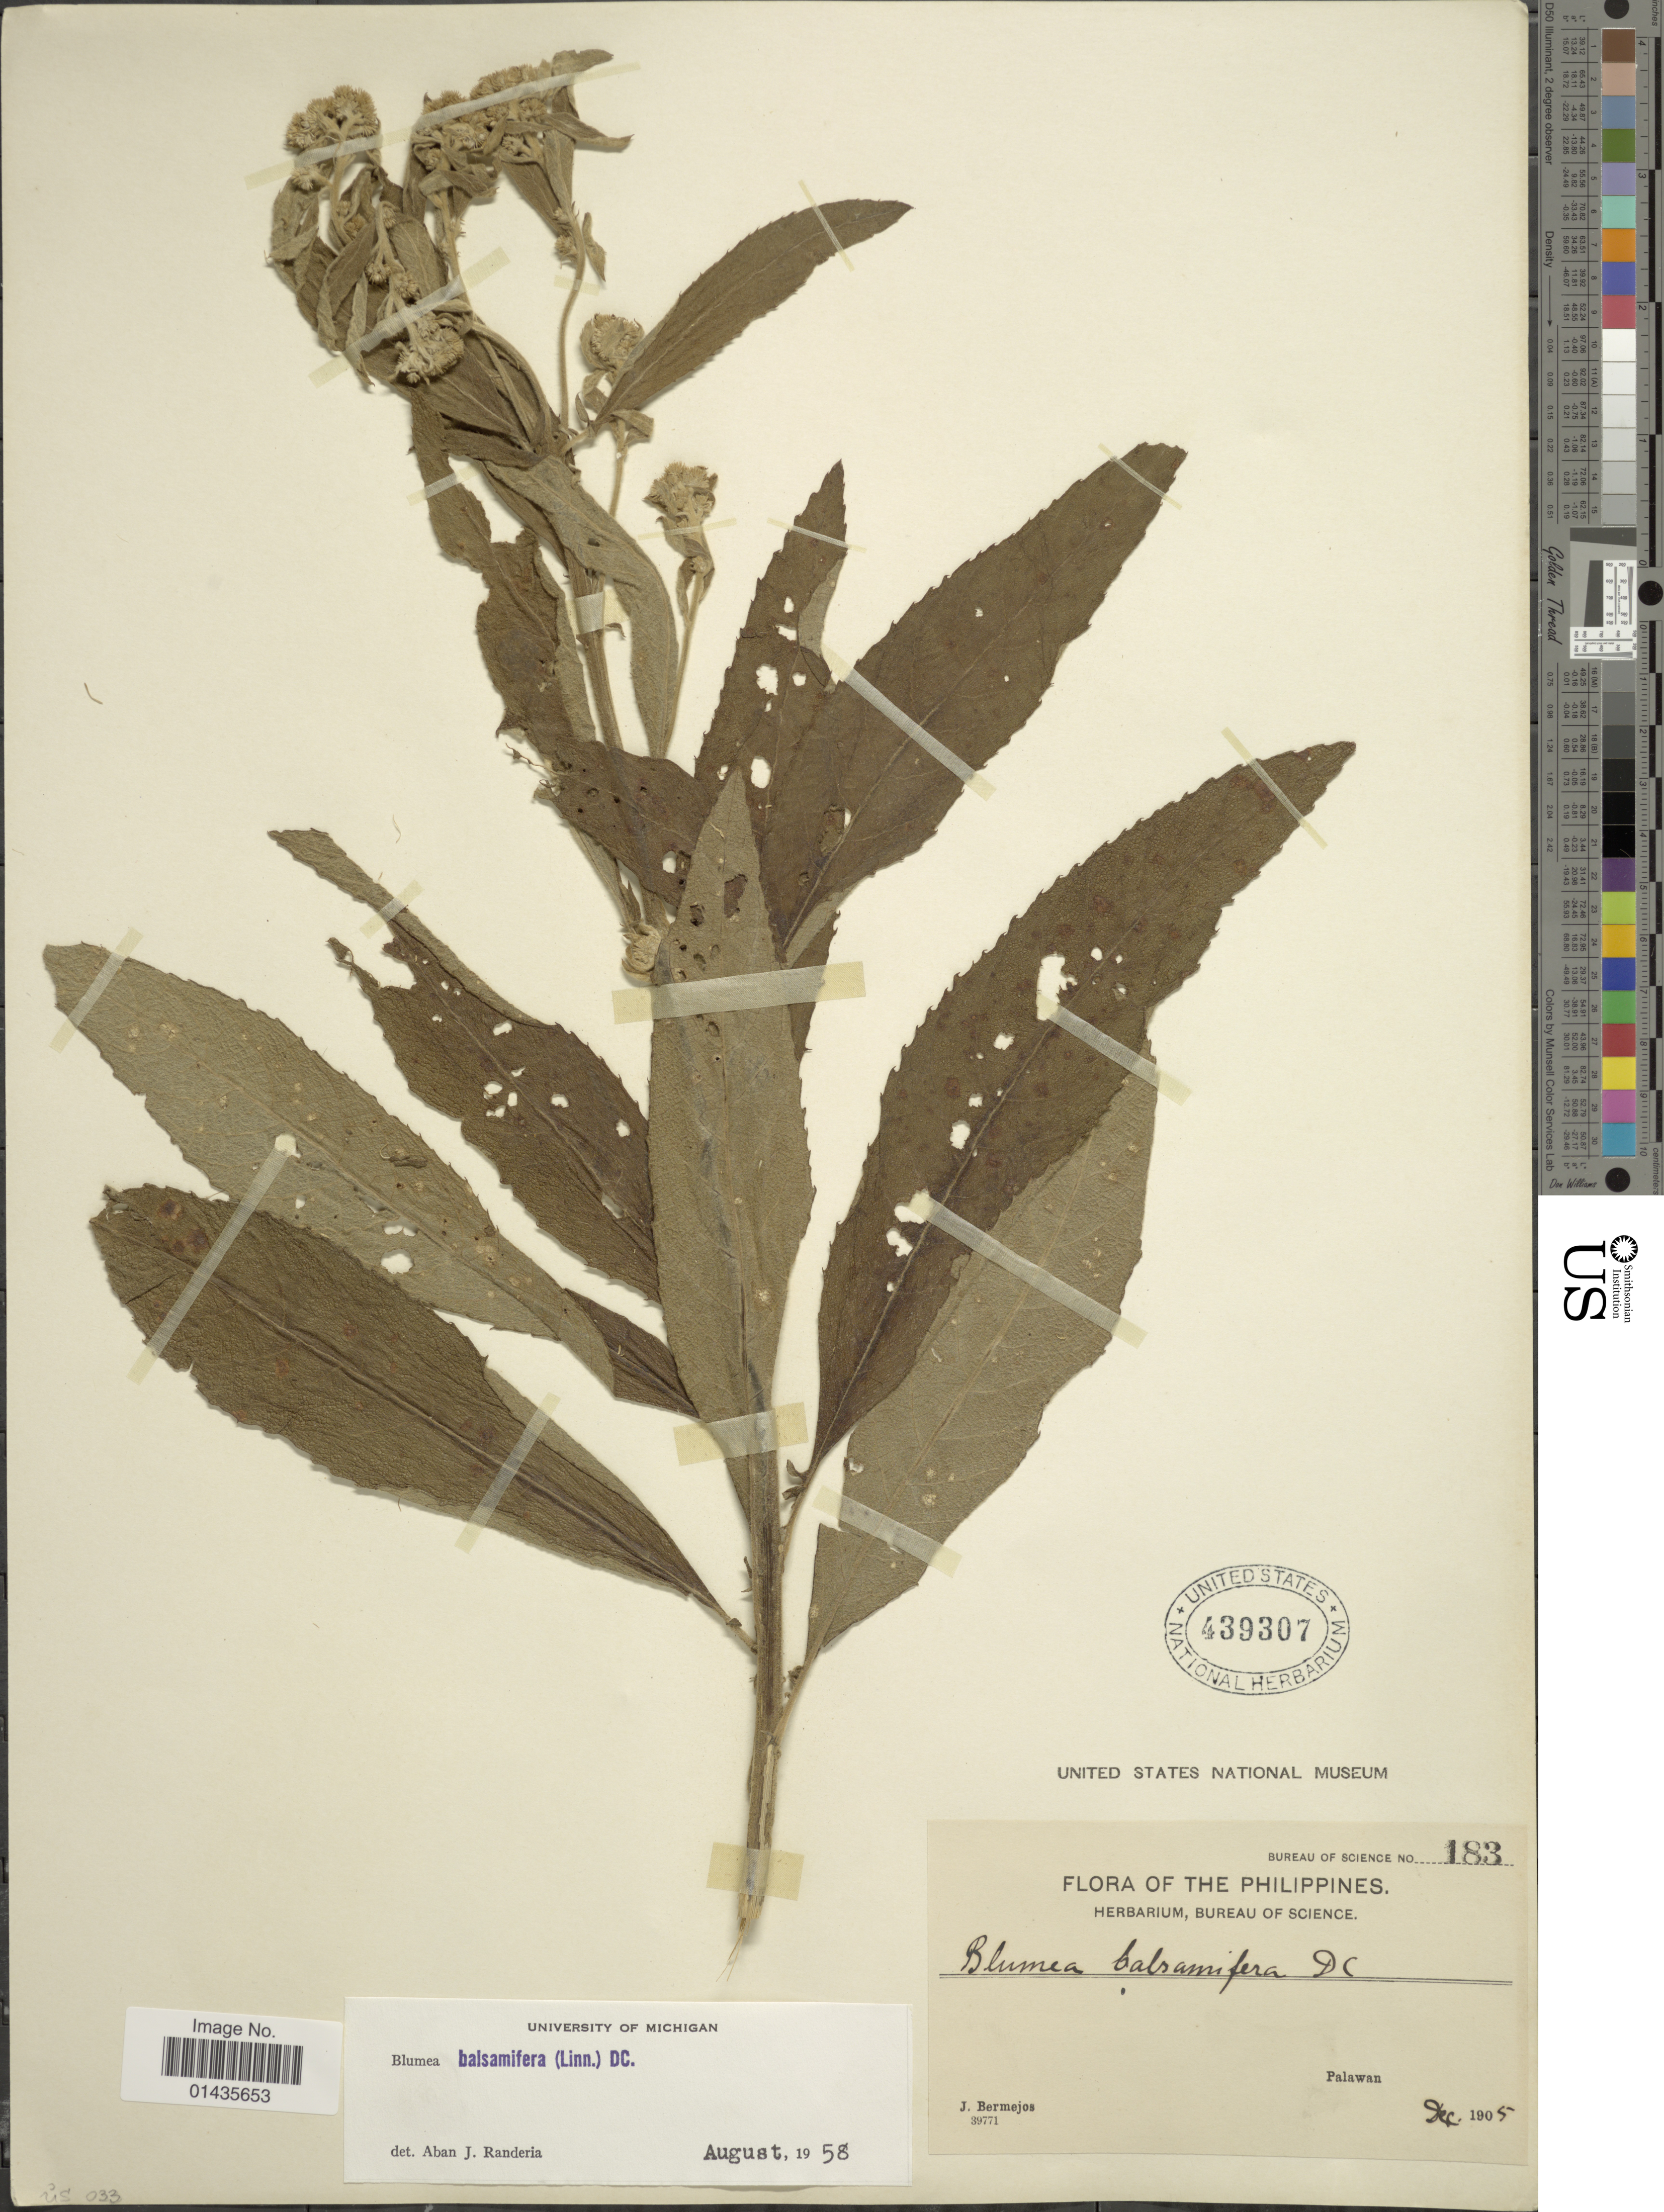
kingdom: Plantae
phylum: Tracheophyta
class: Magnoliopsida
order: Asterales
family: Asteraceae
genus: Blumea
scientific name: Blumea balsamifera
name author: (L.) DC.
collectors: J. Bermejos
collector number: Bureau of Science 183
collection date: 1905-12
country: Philippines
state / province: Mimaropa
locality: Palawan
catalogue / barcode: US 439307